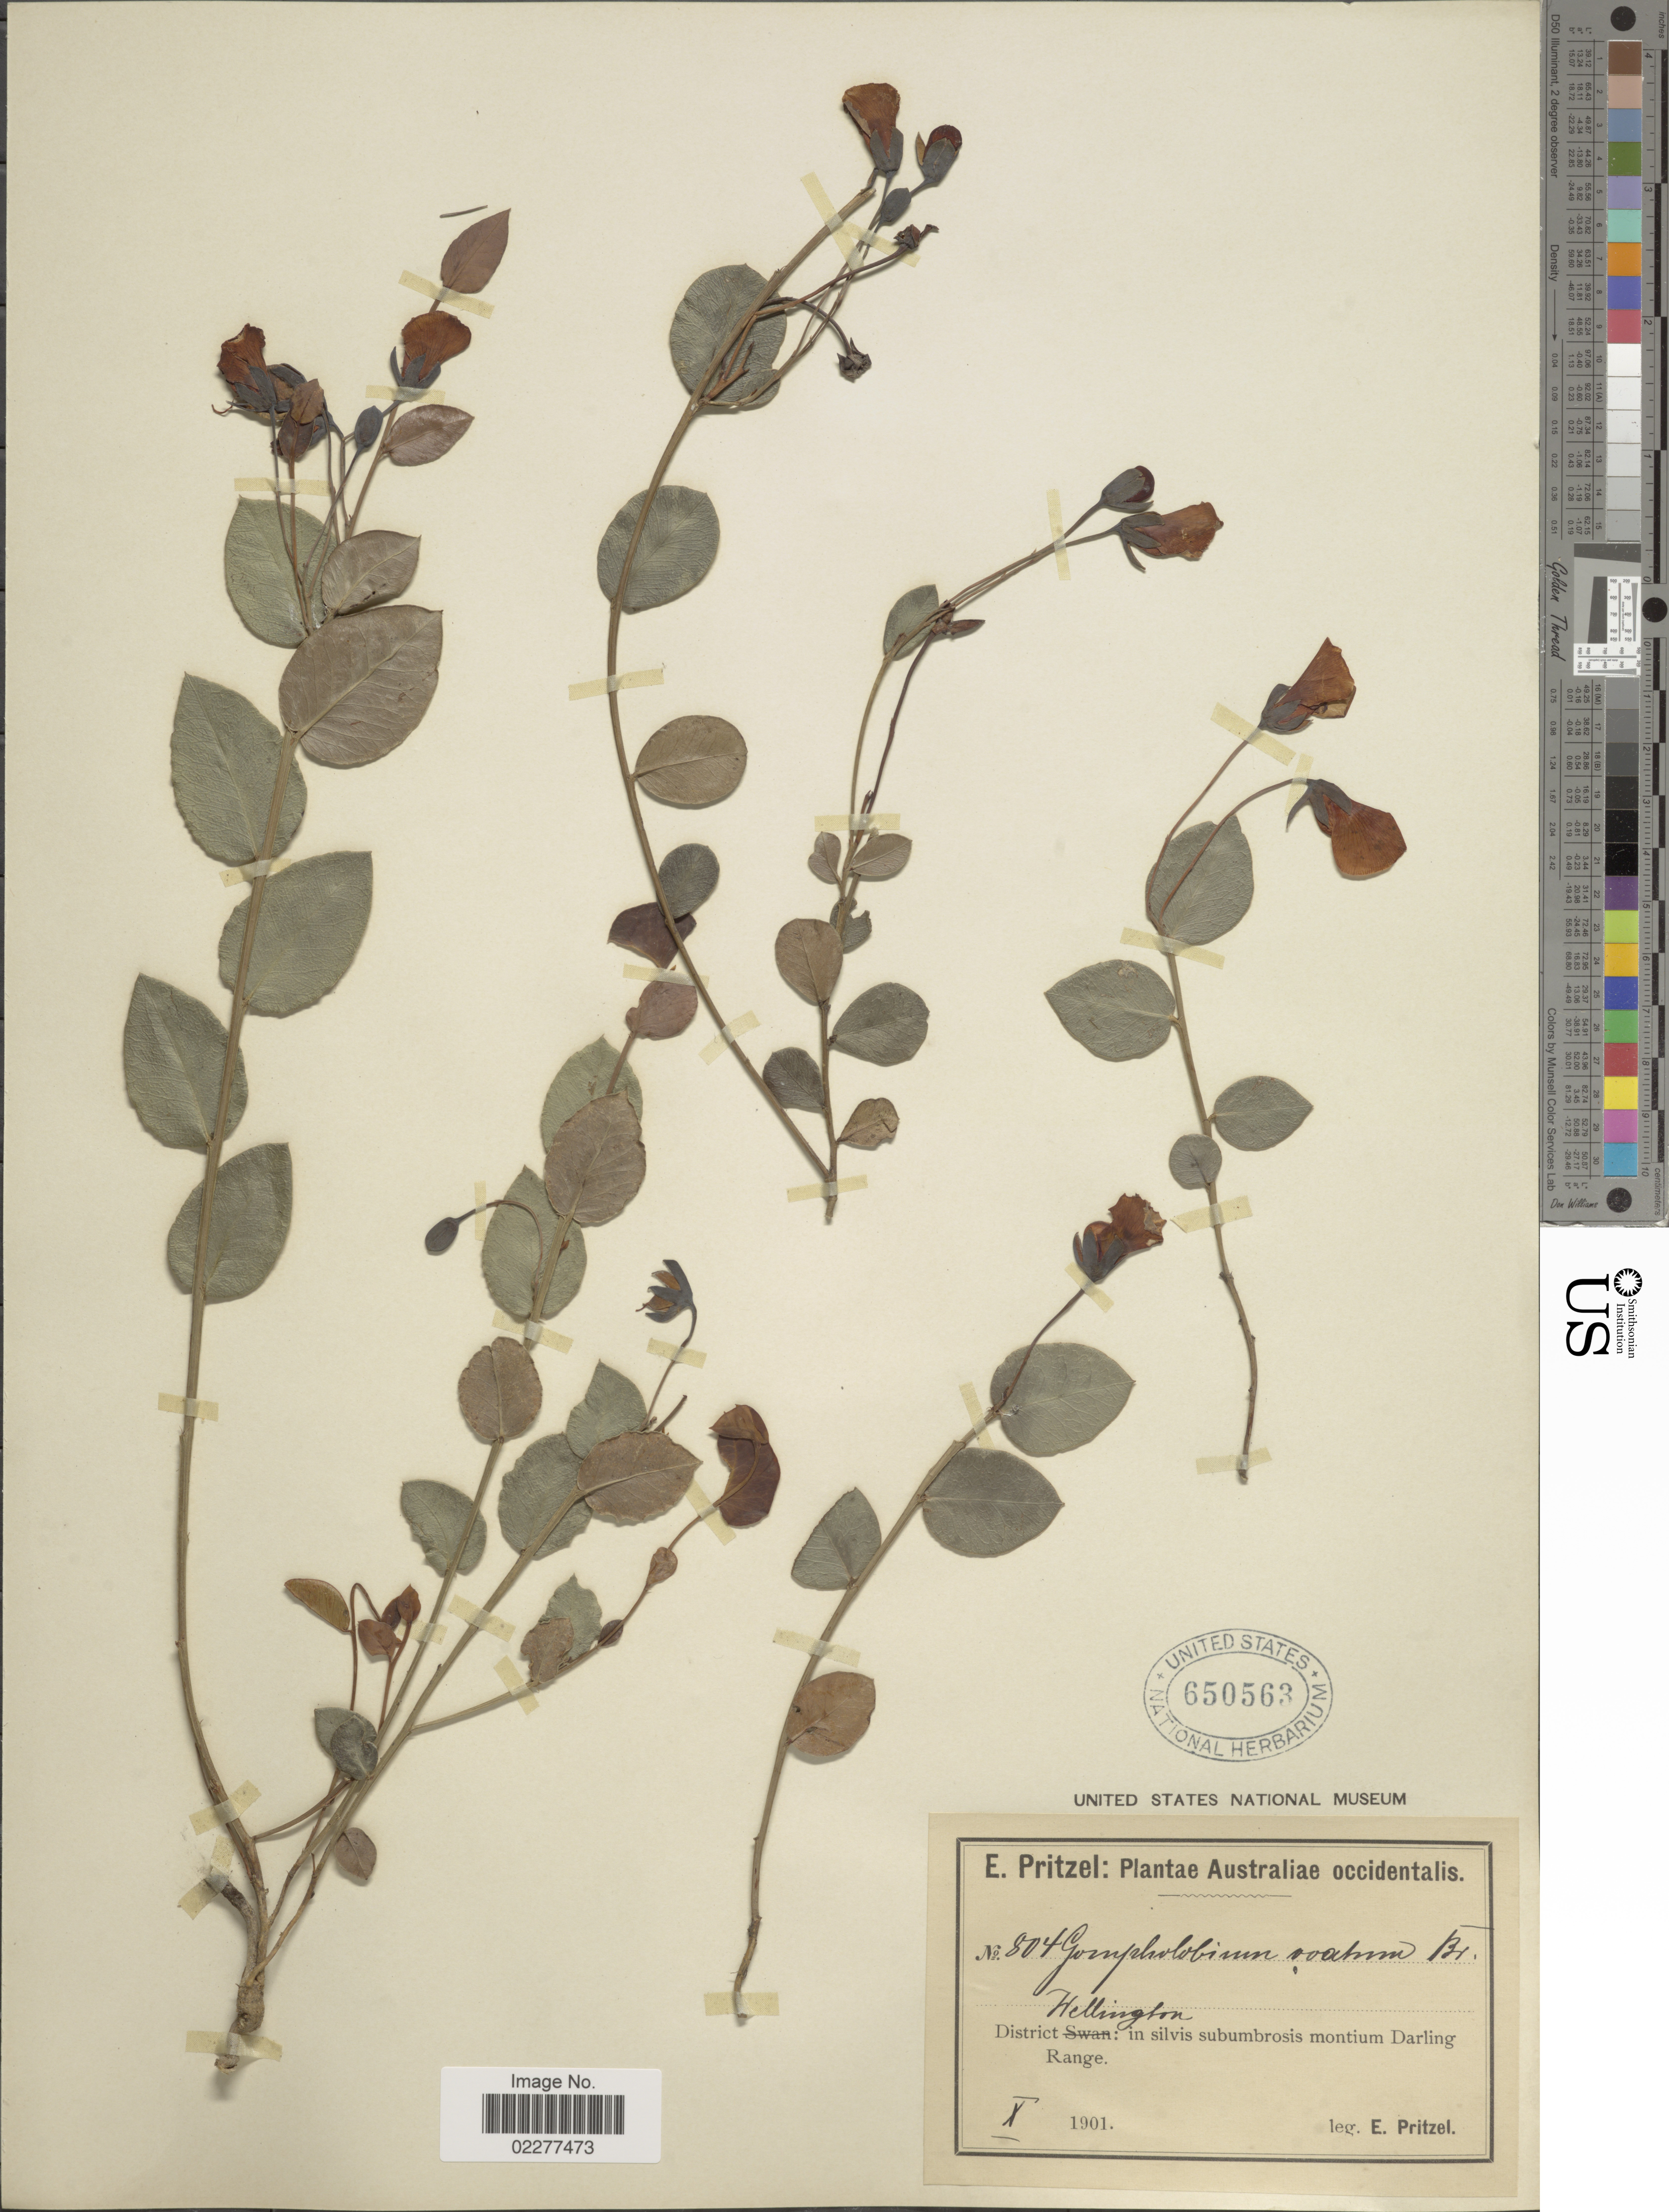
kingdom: Plantae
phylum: Tracheophyta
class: Magnoliopsida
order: Fabales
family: Fabaceae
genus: Gompholobium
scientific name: Gompholobium ovatum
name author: Meisn.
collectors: E. G. Pritzel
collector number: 804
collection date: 1901-10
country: Australia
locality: Australiae occidentalis, District Wellington: in silvis subumbrosis Darling Range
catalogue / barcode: US 650563